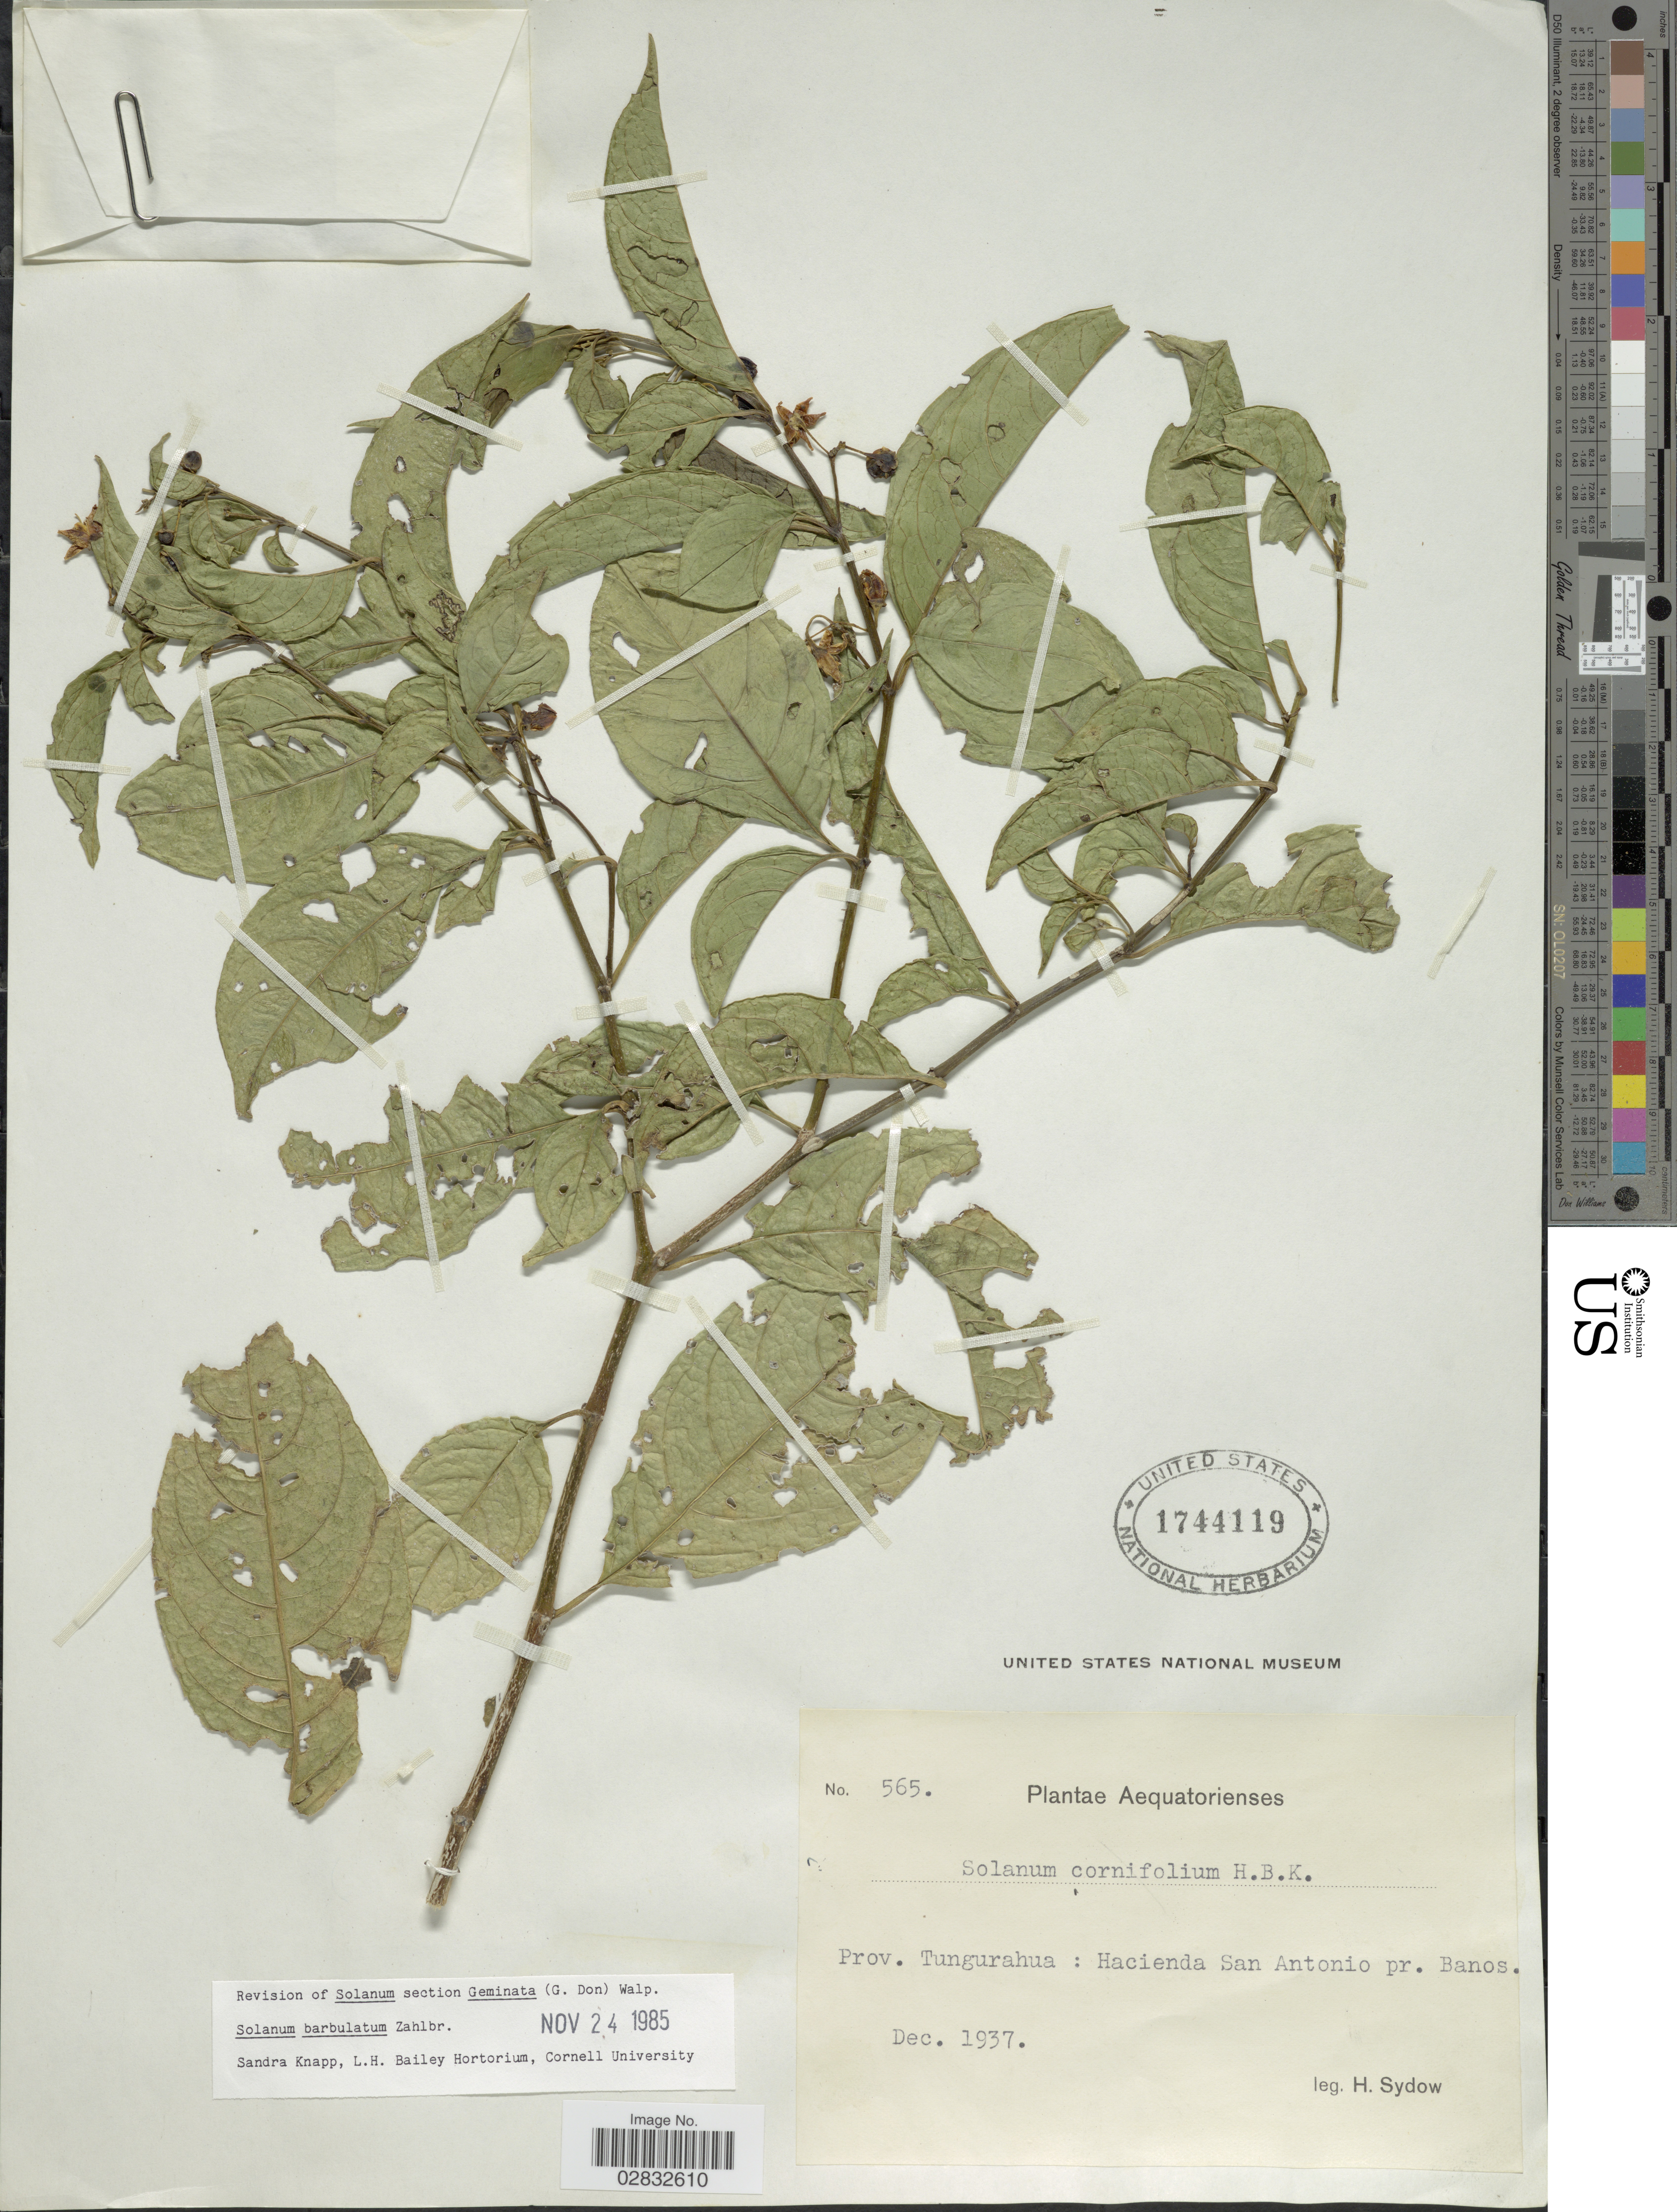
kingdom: Plantae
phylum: Tracheophyta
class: Magnoliopsida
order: Solanales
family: Solanaceae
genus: Solanum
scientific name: Solanum barbulatum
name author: Zahlbr.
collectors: H. Sydow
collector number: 565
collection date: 1937-12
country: Ecuador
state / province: Tungurahua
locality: Hacienda San Antonio pr. Banos.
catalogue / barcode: US 1744119